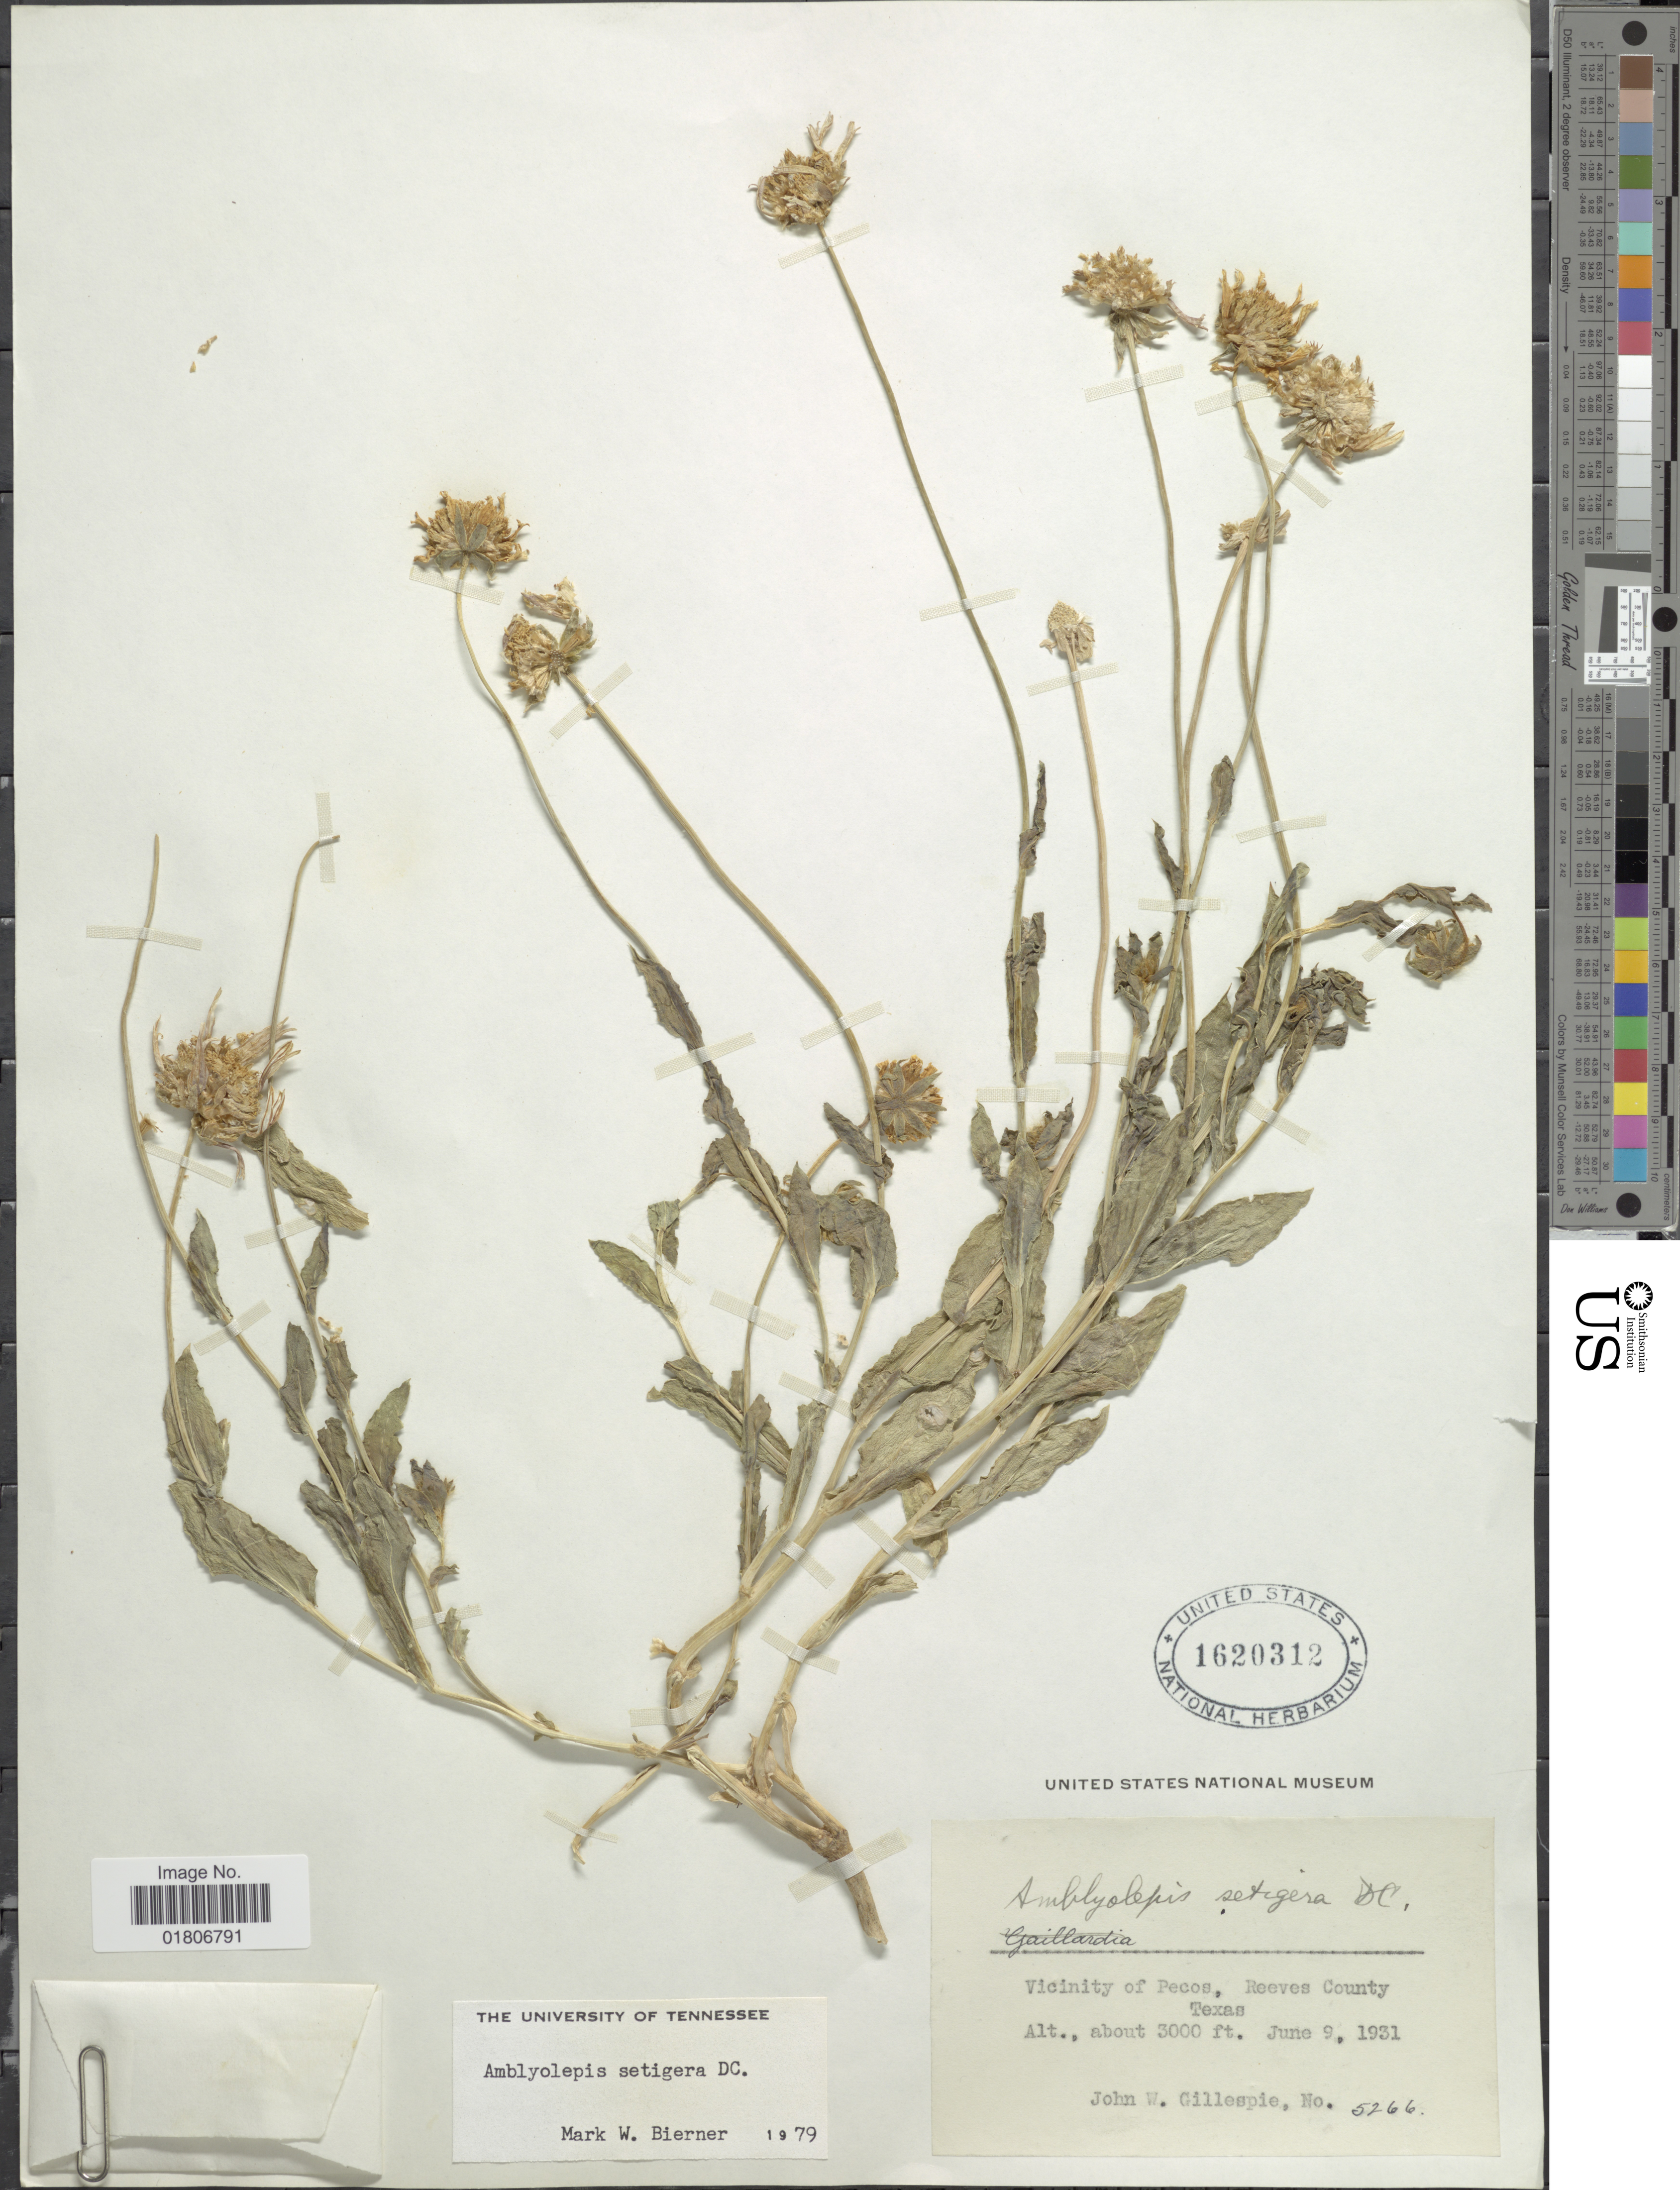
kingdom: Plantae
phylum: Tracheophyta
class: Magnoliopsida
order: Asterales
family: Asteraceae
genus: Amblyolepis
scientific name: Amblyolepis setigera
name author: DC.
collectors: J. W. Gillespie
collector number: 5266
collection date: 1931-06-09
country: United States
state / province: Texas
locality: Vicinity of Pecos, Reeves County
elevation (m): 914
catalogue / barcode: US 1620312